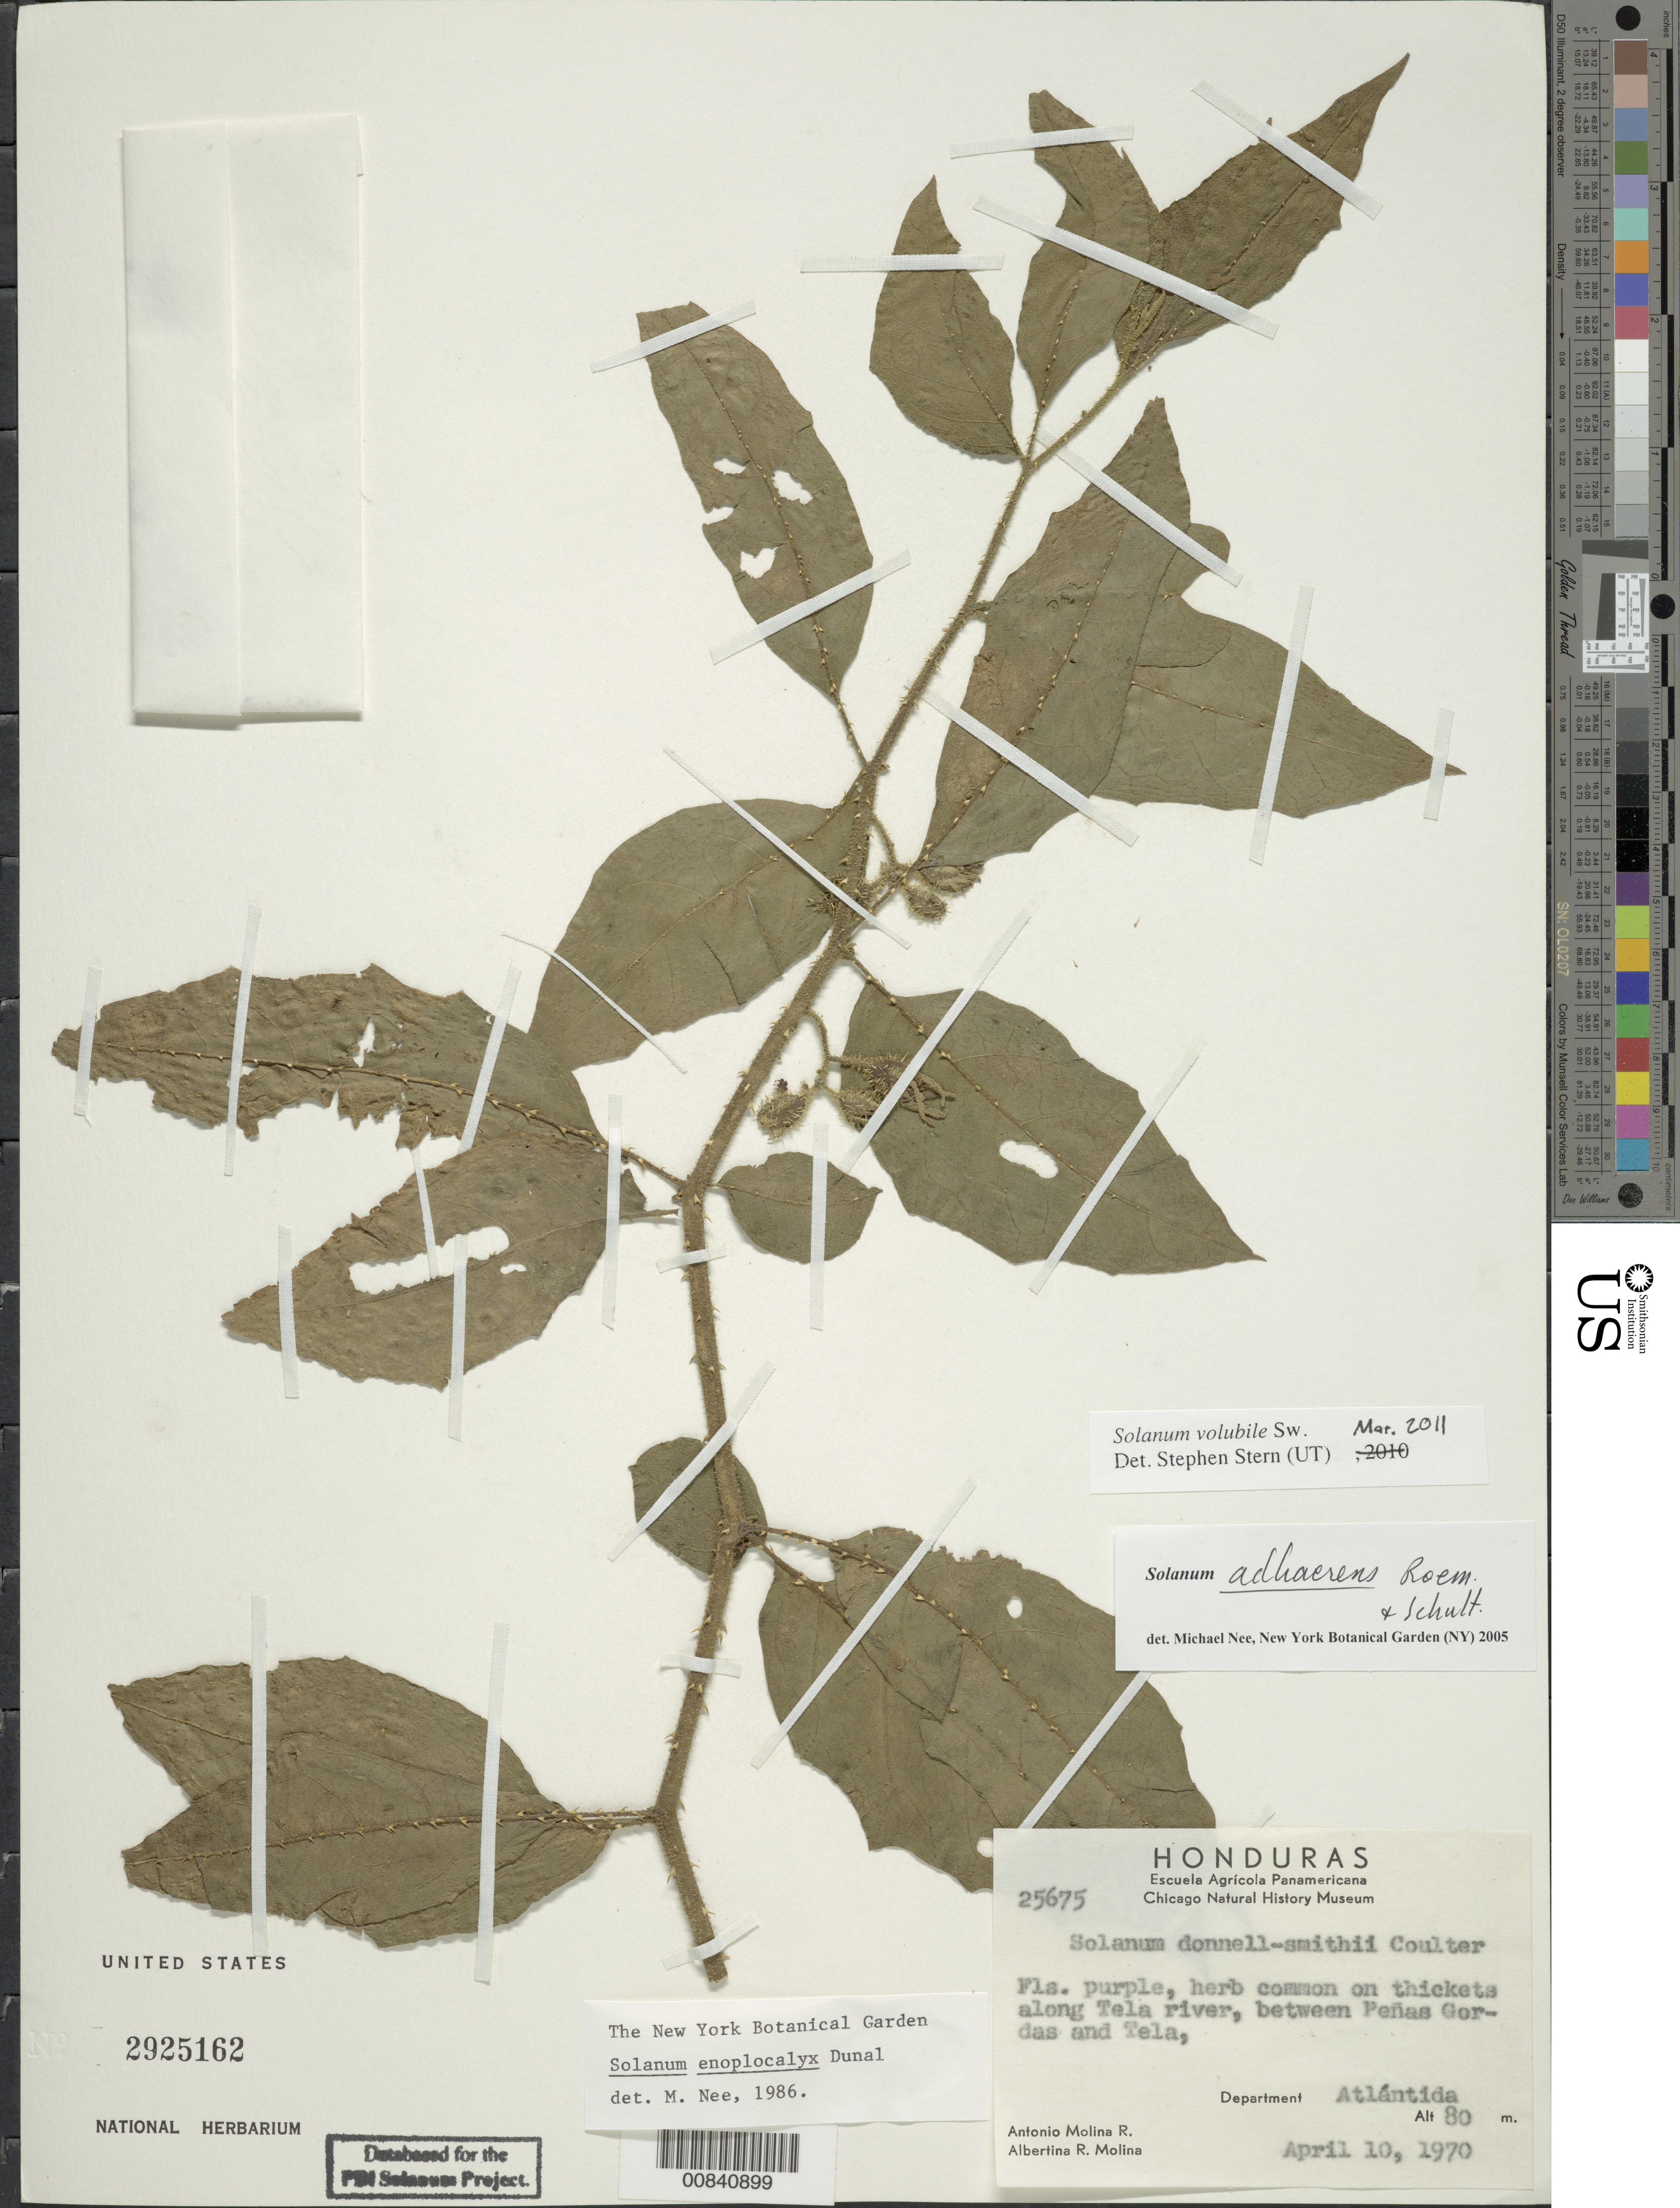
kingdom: Plantae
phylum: Tracheophyta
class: Magnoliopsida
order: Solanales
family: Solanaceae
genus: Solanum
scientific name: Solanum adhaerens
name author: Roem. & Schult.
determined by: Nee, Michael H.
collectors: A. Molina R. & A. R. Molina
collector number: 25675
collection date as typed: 10 Apr 1970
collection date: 1970-04-10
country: Honduras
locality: Along Tela river, between Peñas Gordas and Tela.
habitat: Thickets along river.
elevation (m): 80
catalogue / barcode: US 2925162